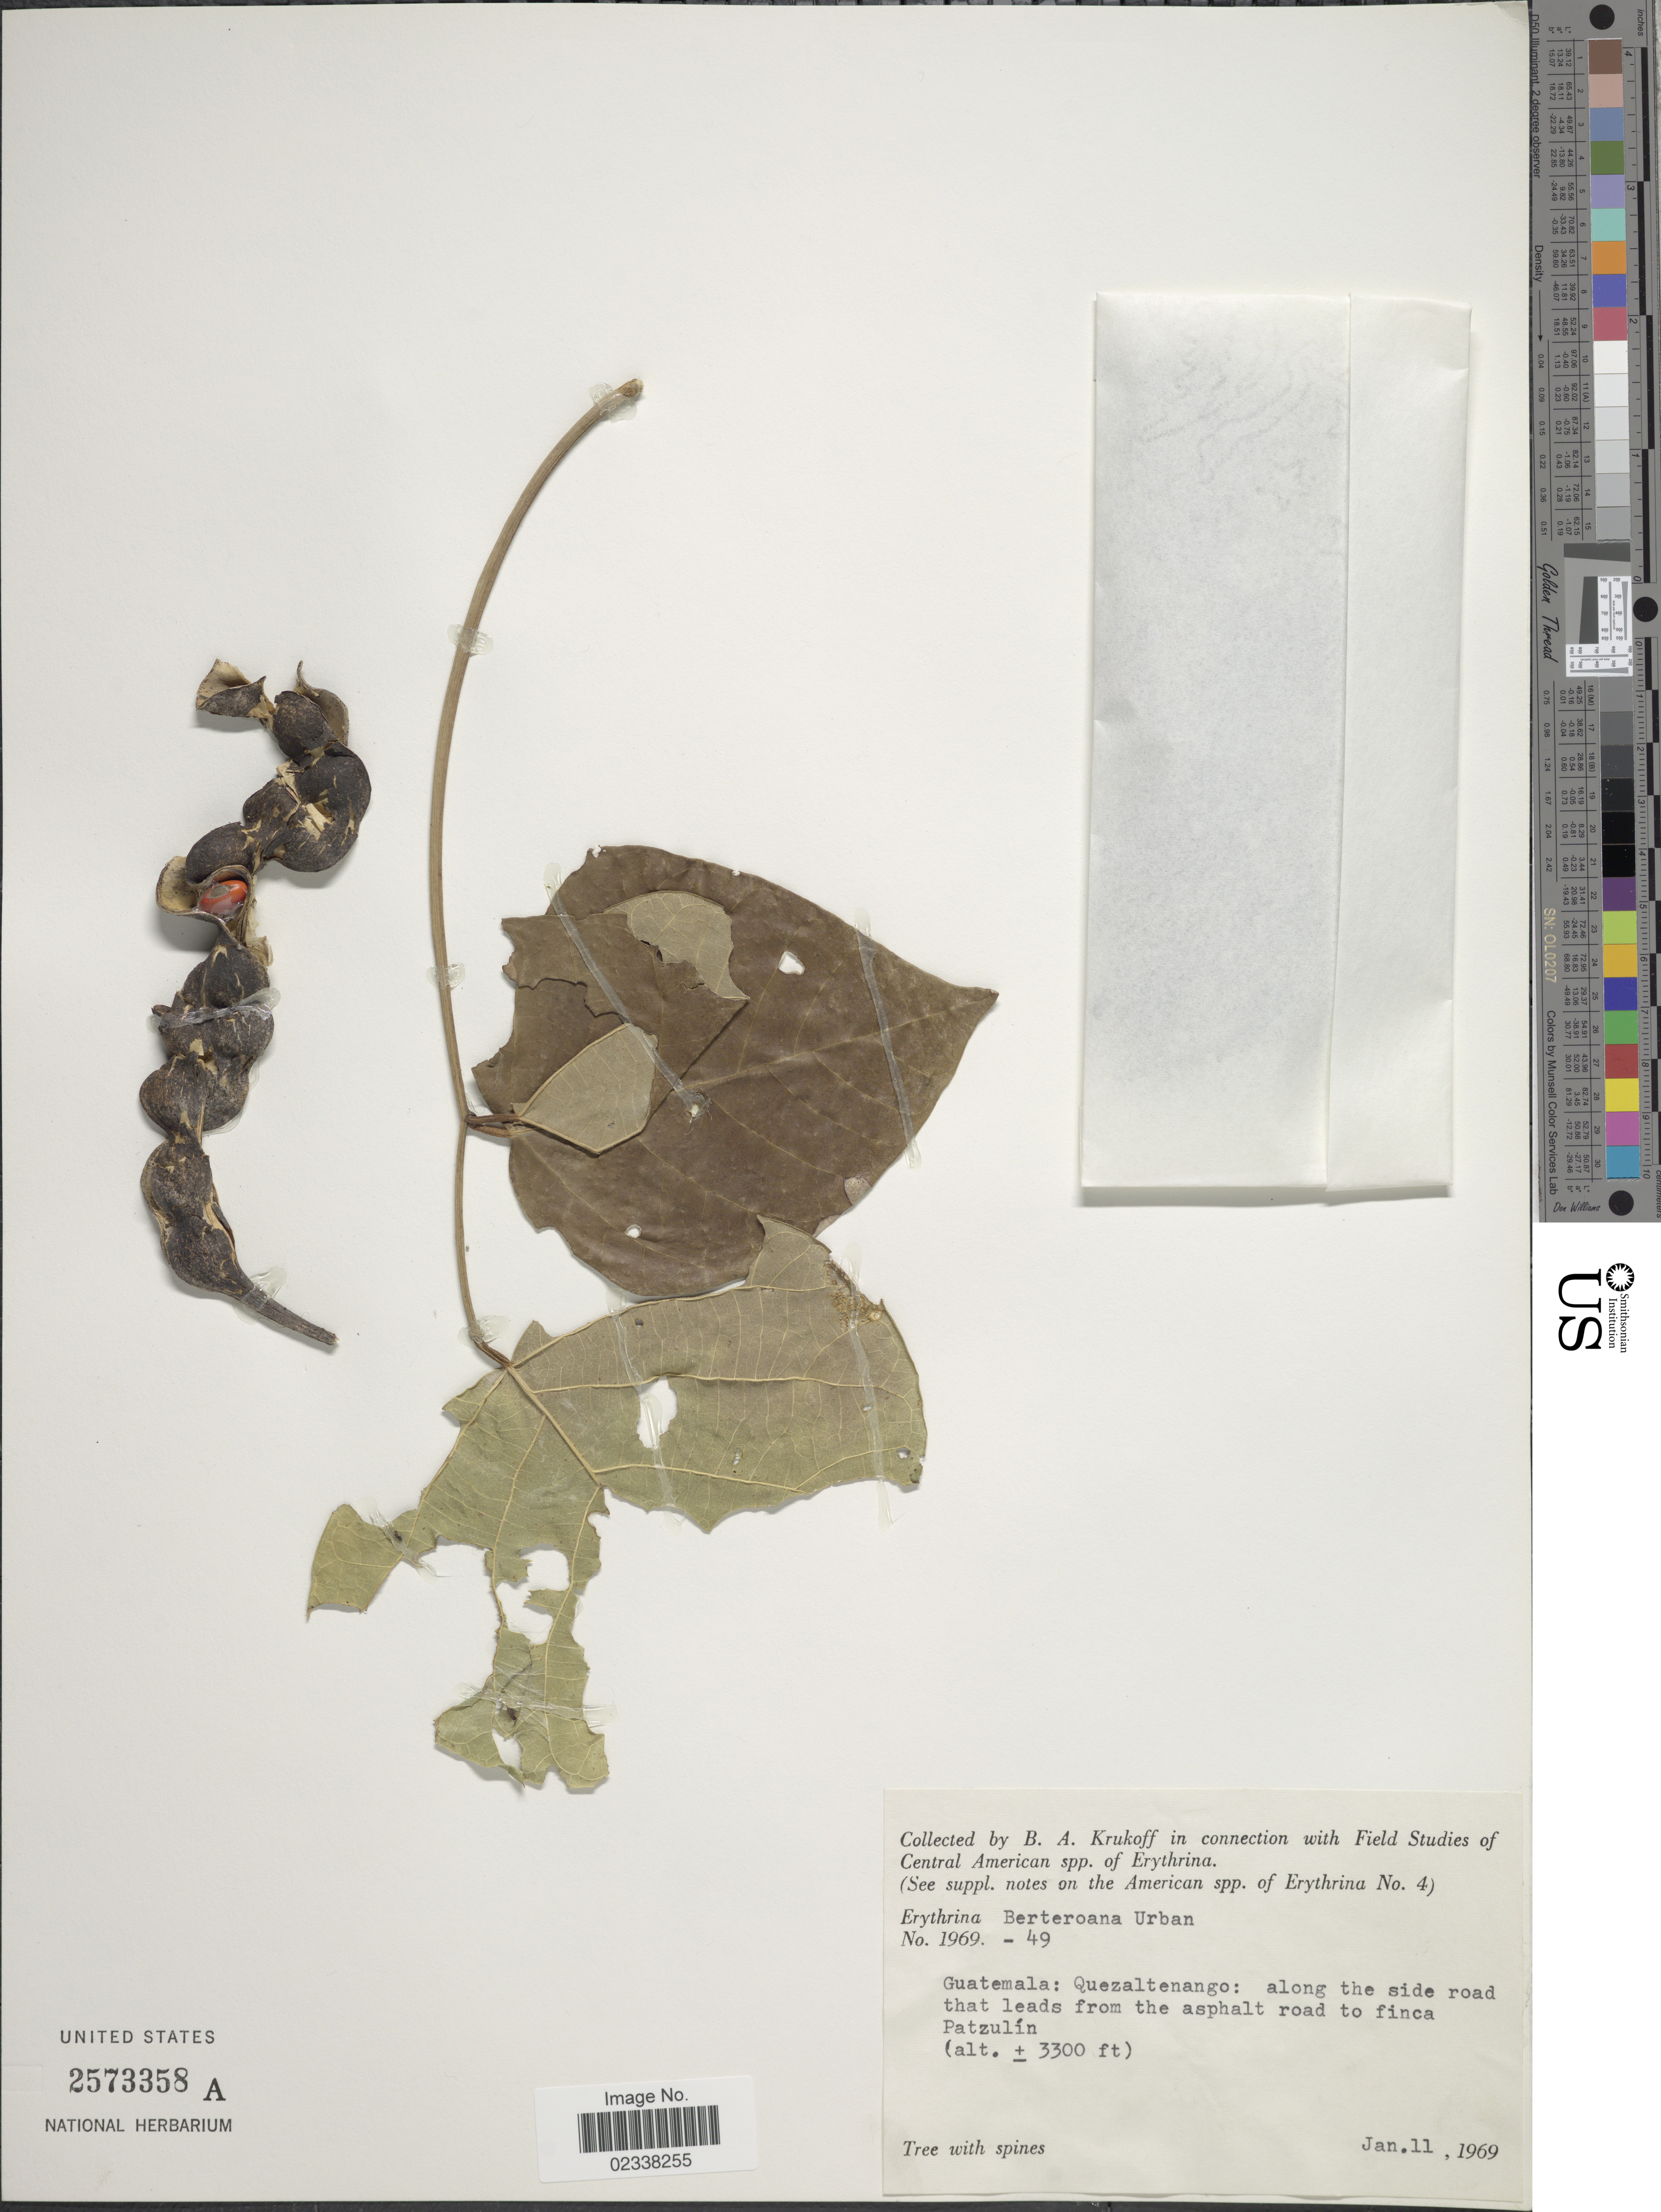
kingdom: Plantae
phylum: Tracheophyta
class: Magnoliopsida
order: Fabales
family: Fabaceae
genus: Erythrina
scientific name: Erythrina berteroana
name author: Urb.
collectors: B. A. Krukoff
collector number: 1969-49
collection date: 1969-01-11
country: Guatemala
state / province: Quetzaltenango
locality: Along the side road that leads from the asphalt road to finca Patzulin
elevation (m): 1006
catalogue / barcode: US 2573358A